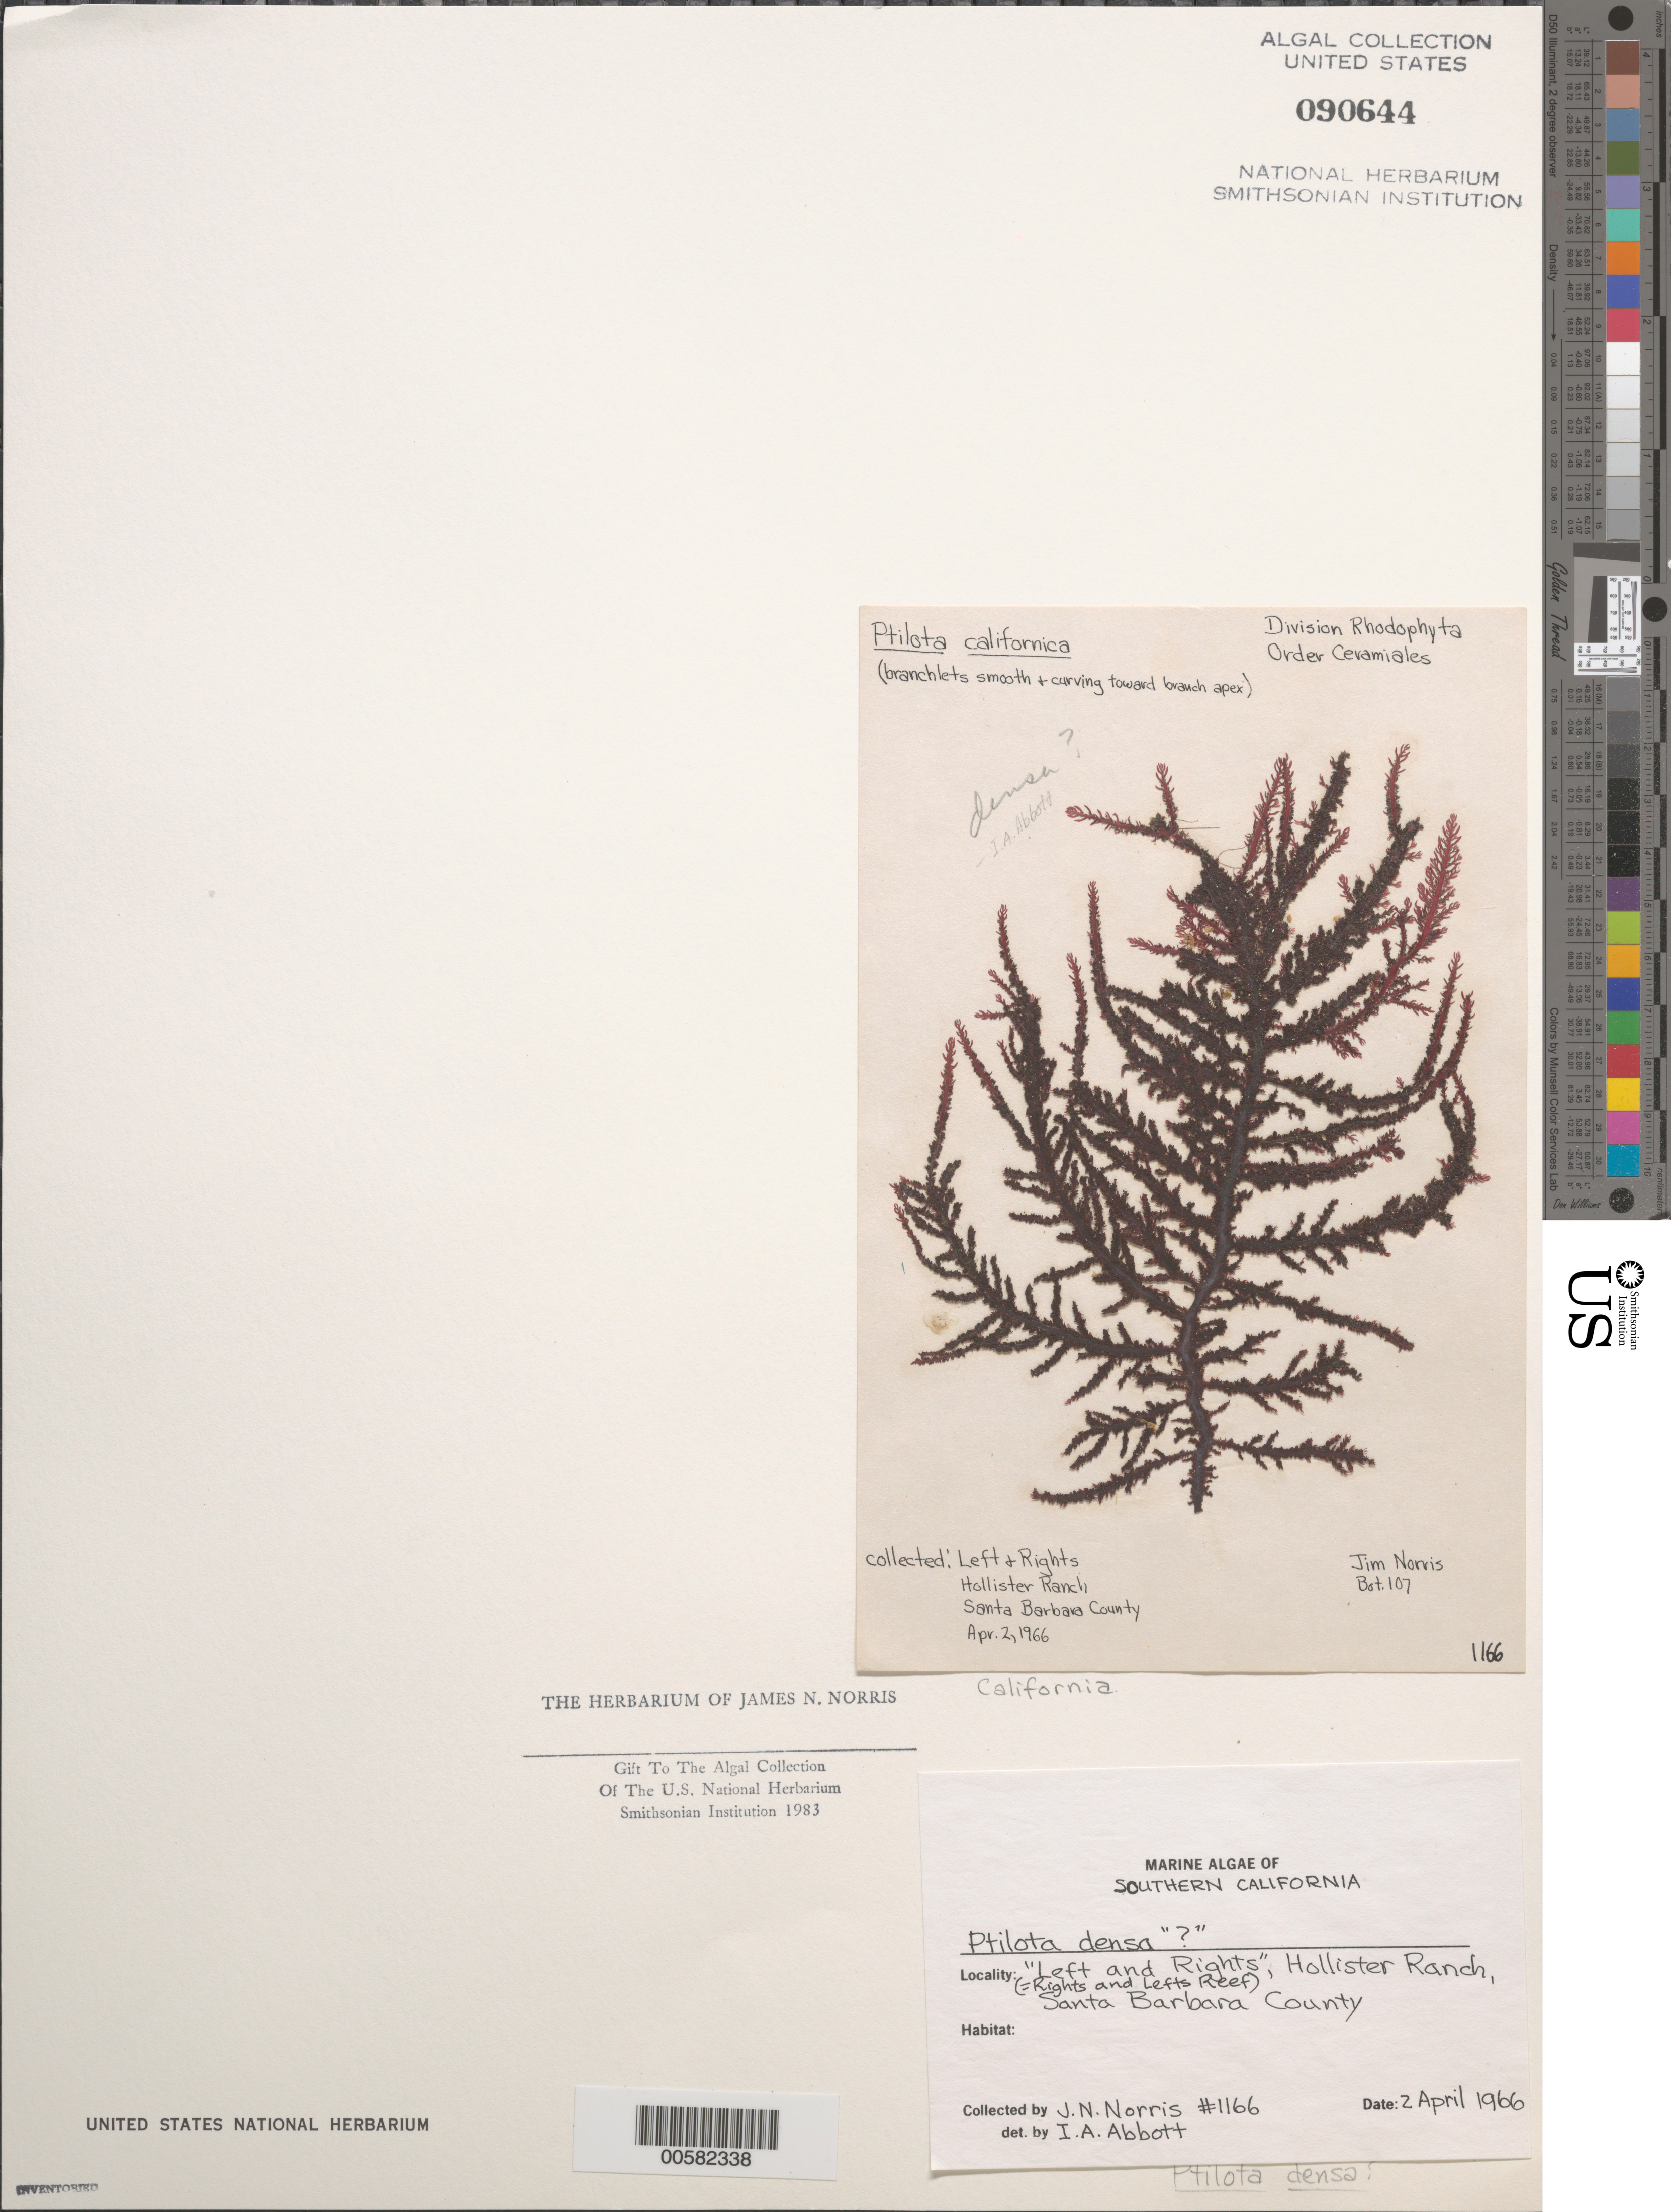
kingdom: Plantae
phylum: Rhodophyta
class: Florideophyceae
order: Ceramiales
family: Wrangeliaceae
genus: Ptilota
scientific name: Ptilota densa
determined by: Abbott, Isabella A.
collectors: J. N. Norris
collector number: JN-1166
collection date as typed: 02 Apr 1966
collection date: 1966-04-02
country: United States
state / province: California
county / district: Santa Barbara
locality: Rights and Lefts Reef, Hollister Ranch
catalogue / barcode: US 90644